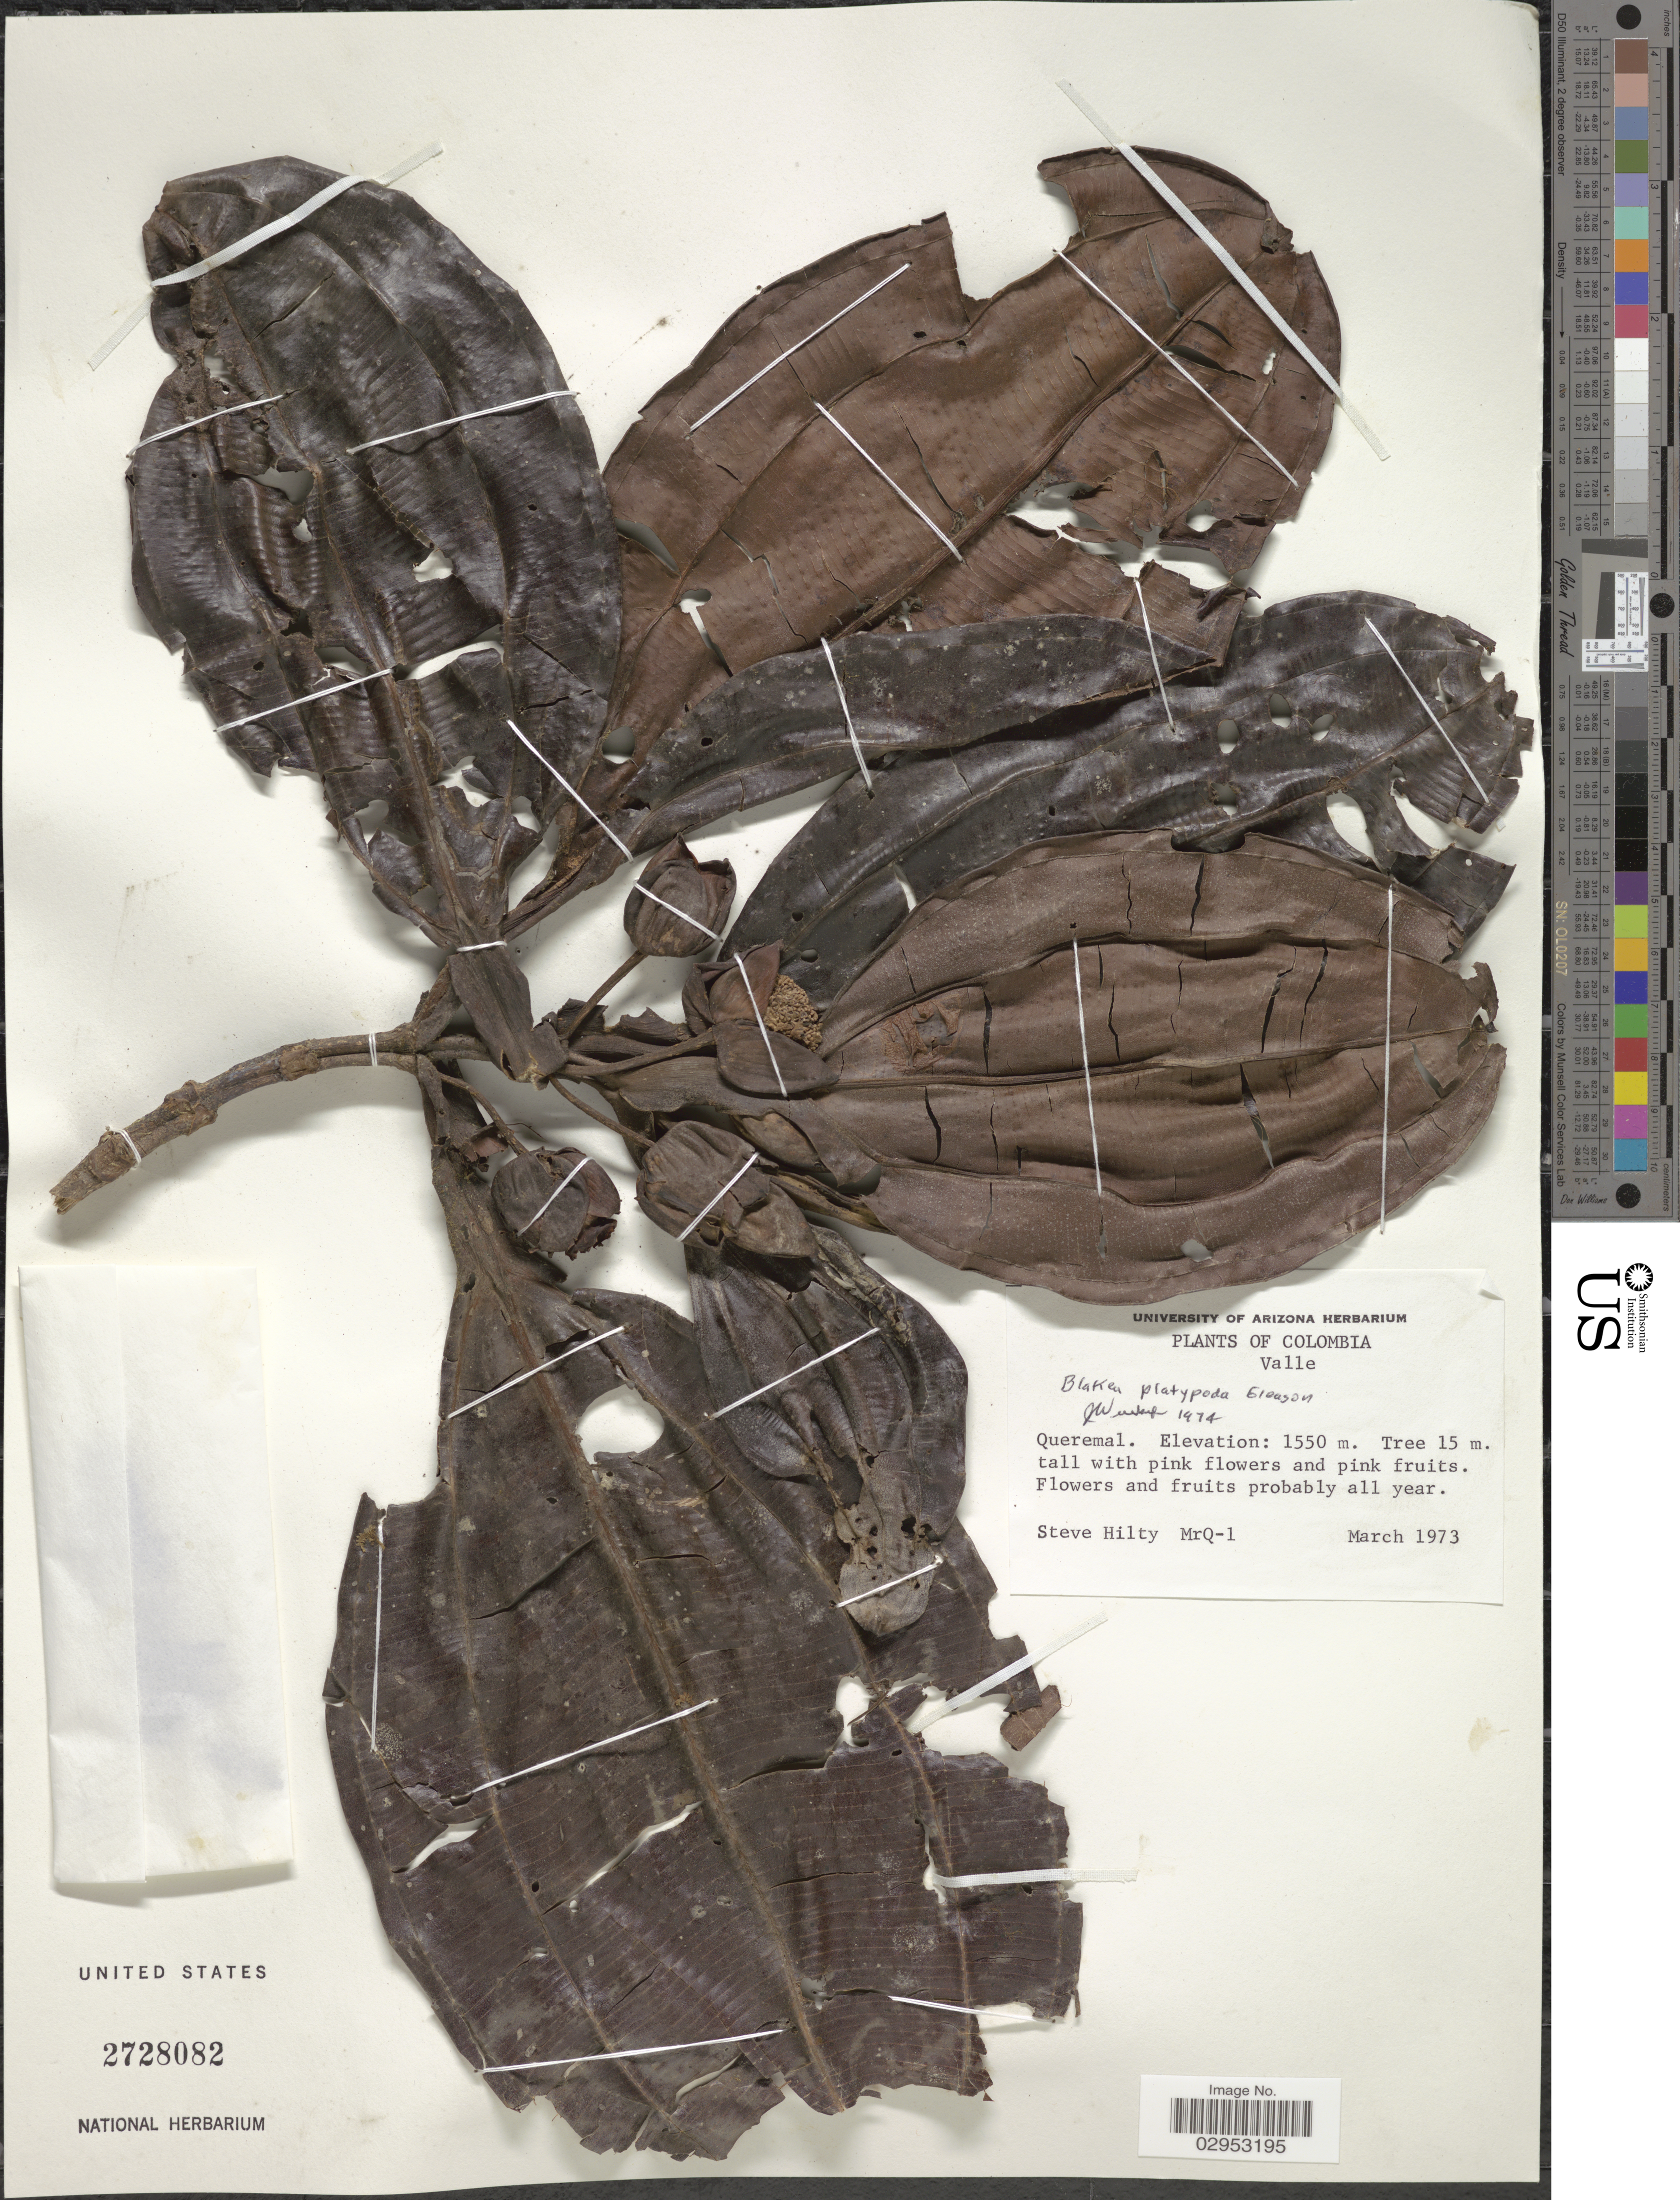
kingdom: Plantae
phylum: Tracheophyta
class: Magnoliopsida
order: Myrtales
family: Melastomataceae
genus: Blakea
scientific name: Blakea platypoda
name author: Gleason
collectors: S. Hilty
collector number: mrQ-1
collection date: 1973-03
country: Colombia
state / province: Valle del Cauca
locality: Valle. Queremal.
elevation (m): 1550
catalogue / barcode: US 2728082